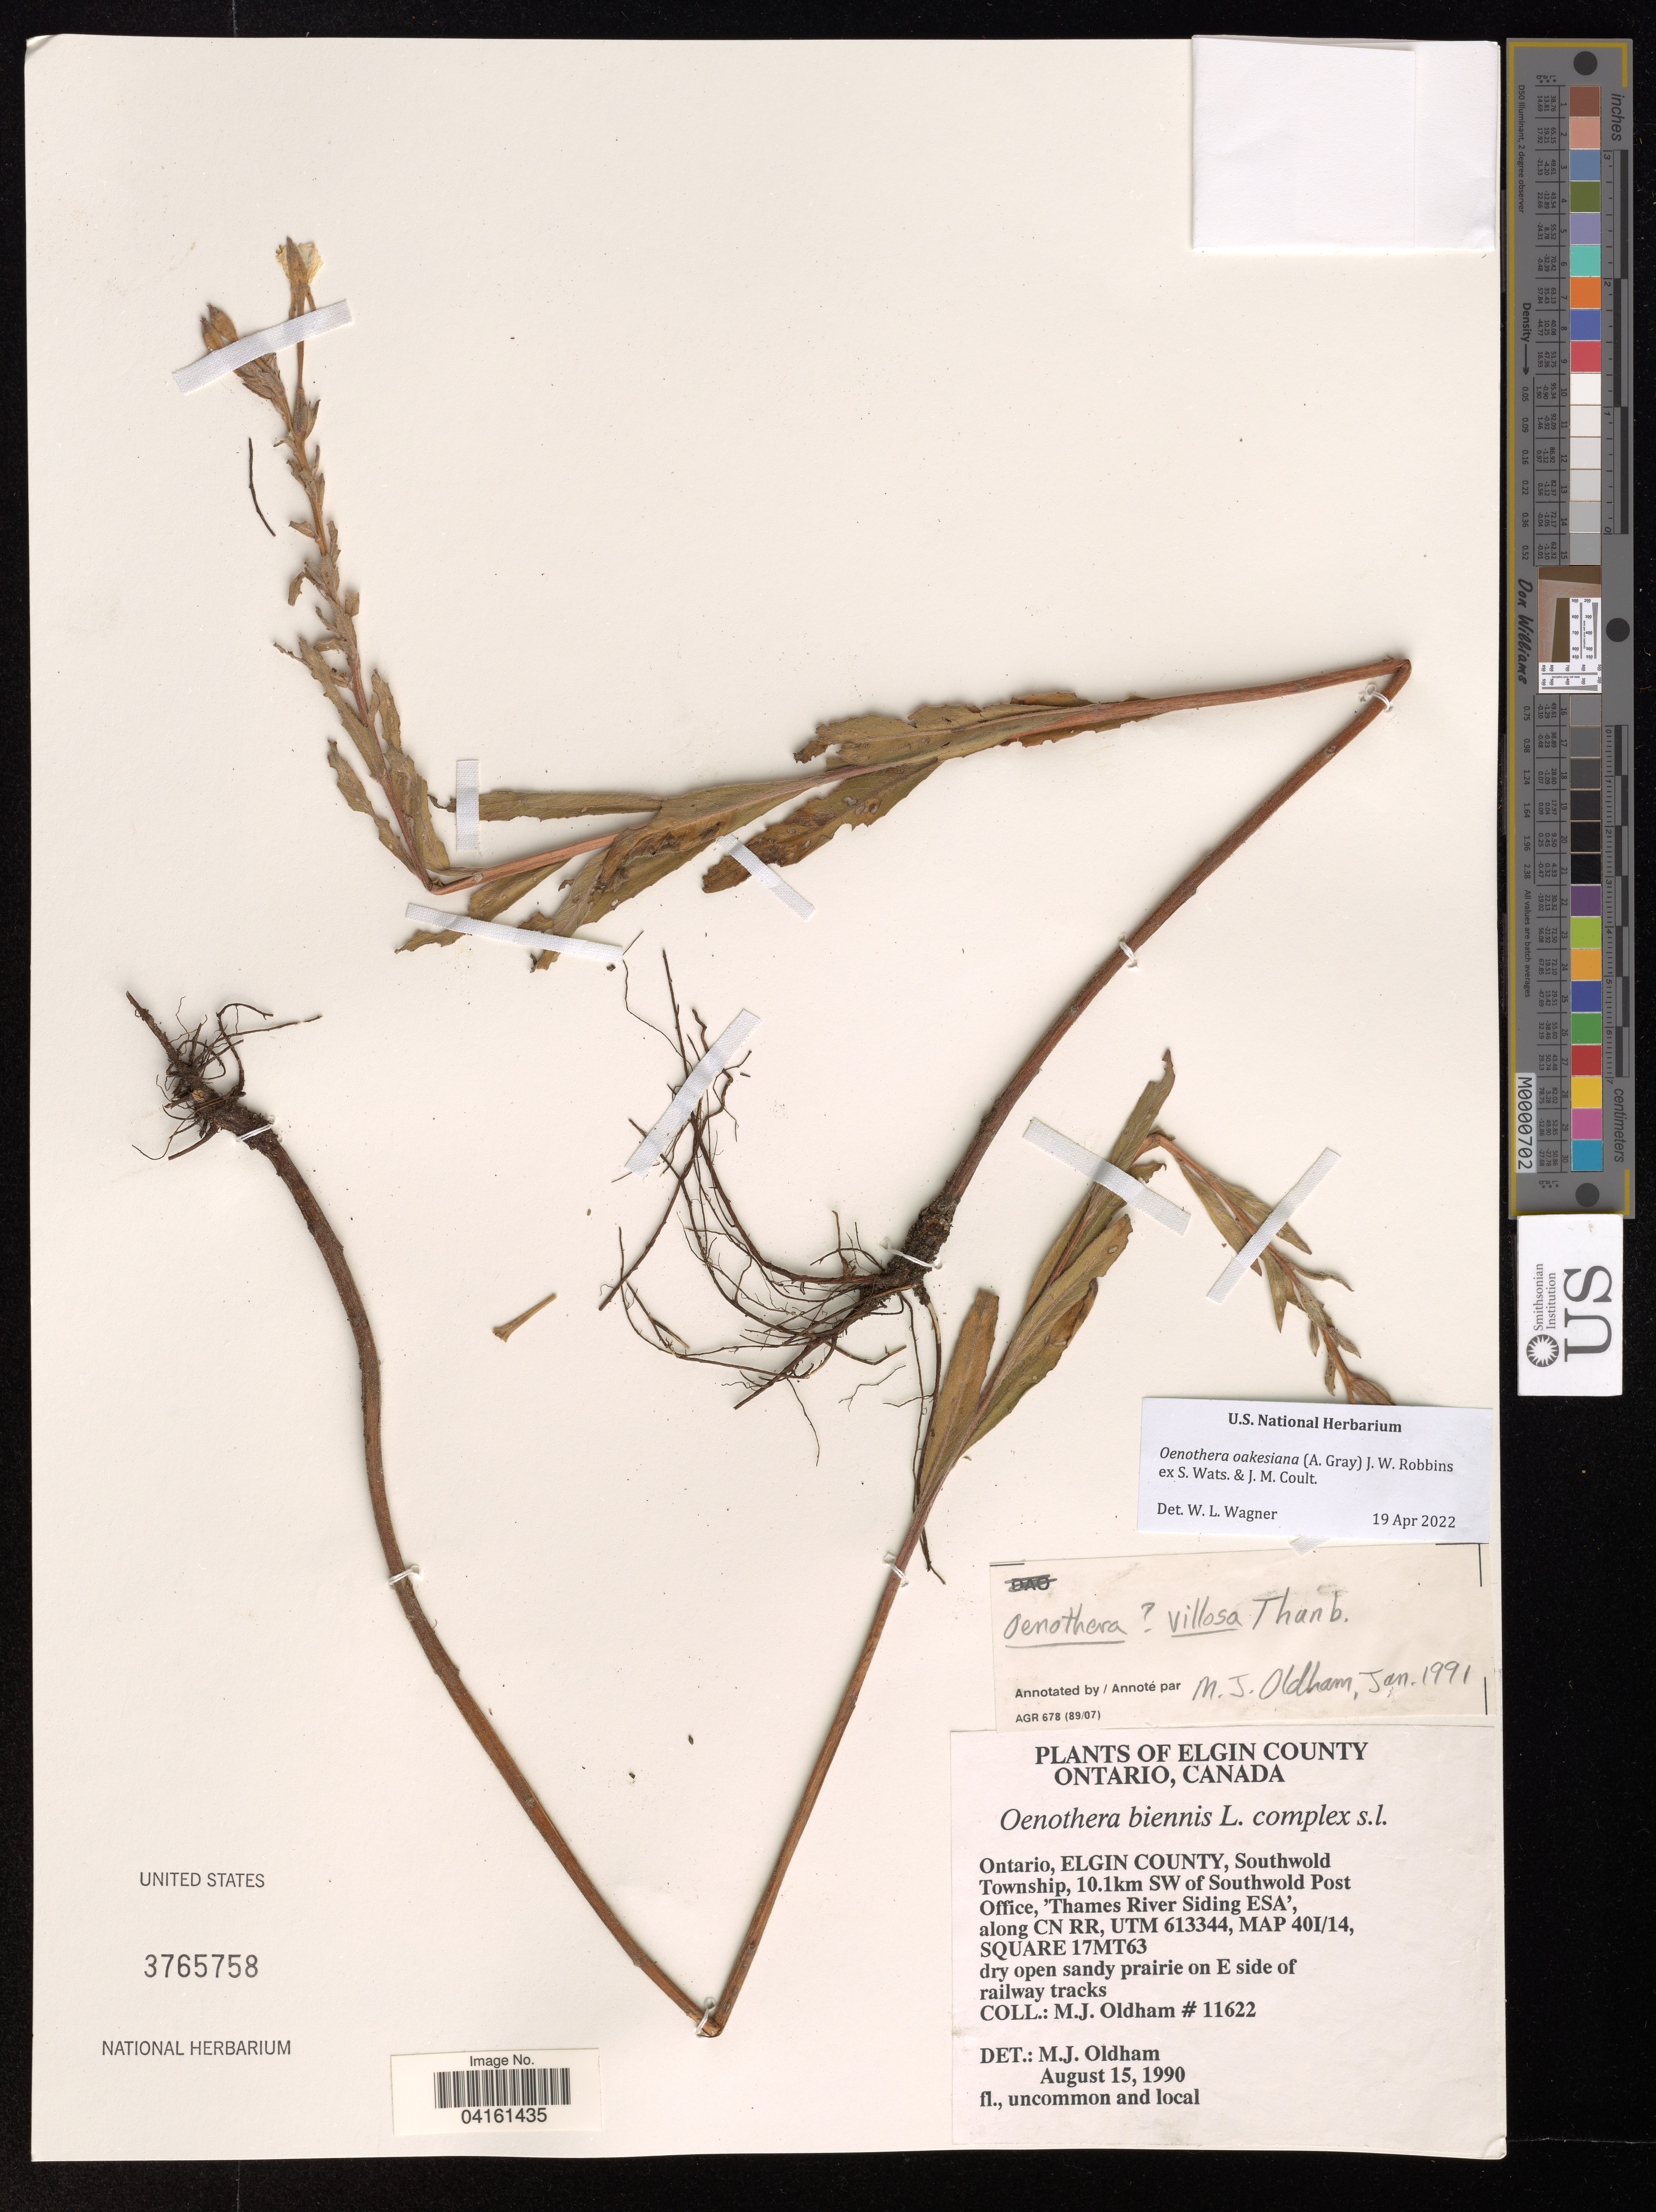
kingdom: Plantae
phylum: Tracheophyta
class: Magnoliopsida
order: Myrtales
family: Onagraceae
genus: Oenothera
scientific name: Oenothera oakesiana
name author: (A. Gray) J.W. Robbins ex S. Watson & J.M. Coult.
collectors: M. Oldham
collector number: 11622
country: Canada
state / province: Ontario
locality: Elgin County, Southwold Township, 10.1km SW of Southwold Post Office, 'Thames River Siding ESA', along CN RR, UTM 613344, MAP 40I/14, SQUARE 17MT63 dry open sandy prairie on E side of railway tracks.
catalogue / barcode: US 3765758